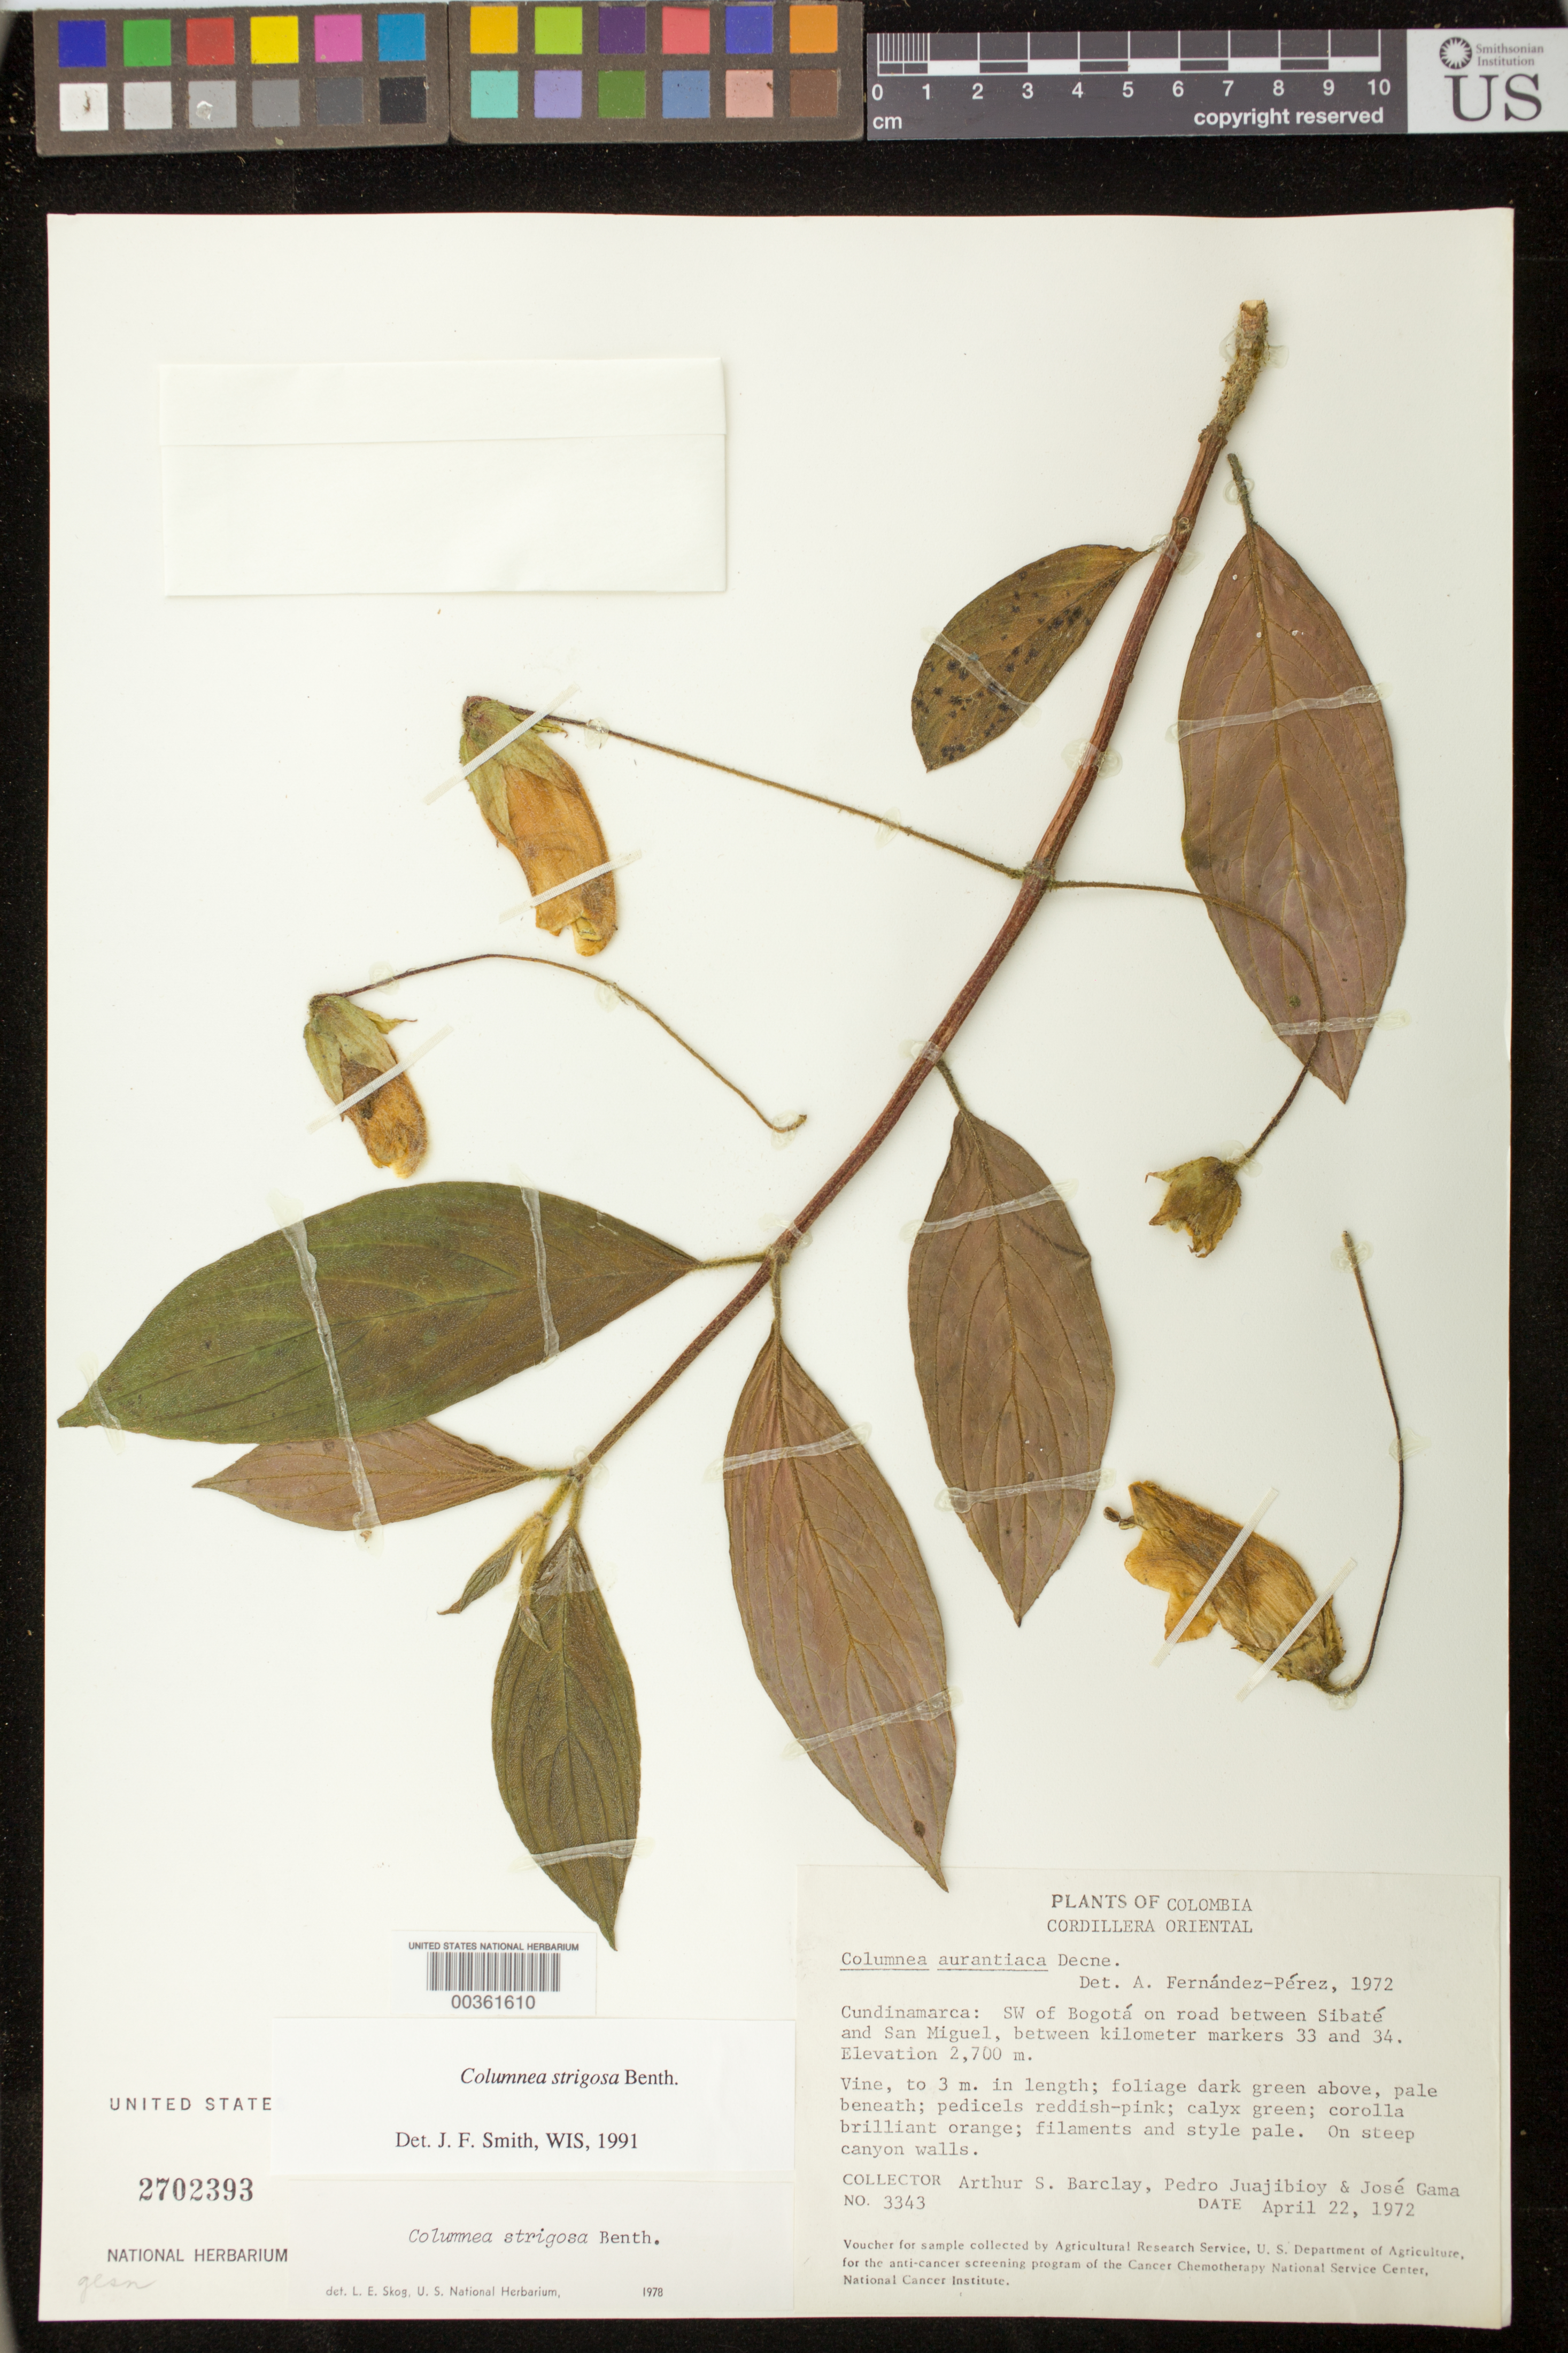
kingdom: Plantae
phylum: Tracheophyta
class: Magnoliopsida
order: Lamiales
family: Gesneriaceae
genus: Columnea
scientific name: Columnea strigosa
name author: Benth.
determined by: Skog, Laurence E.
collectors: A. S. Barclay, P. Juajibioy & J. Gama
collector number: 3343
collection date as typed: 22 Apr 1972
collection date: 1972-04-22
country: Colombia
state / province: Cundinamarca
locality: Cordillera Oriental, SW of Bogota on road between Sibate and San Miguel, between km markers 33 and 34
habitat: On steep canyon walls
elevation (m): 2700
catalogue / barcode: US 2702393